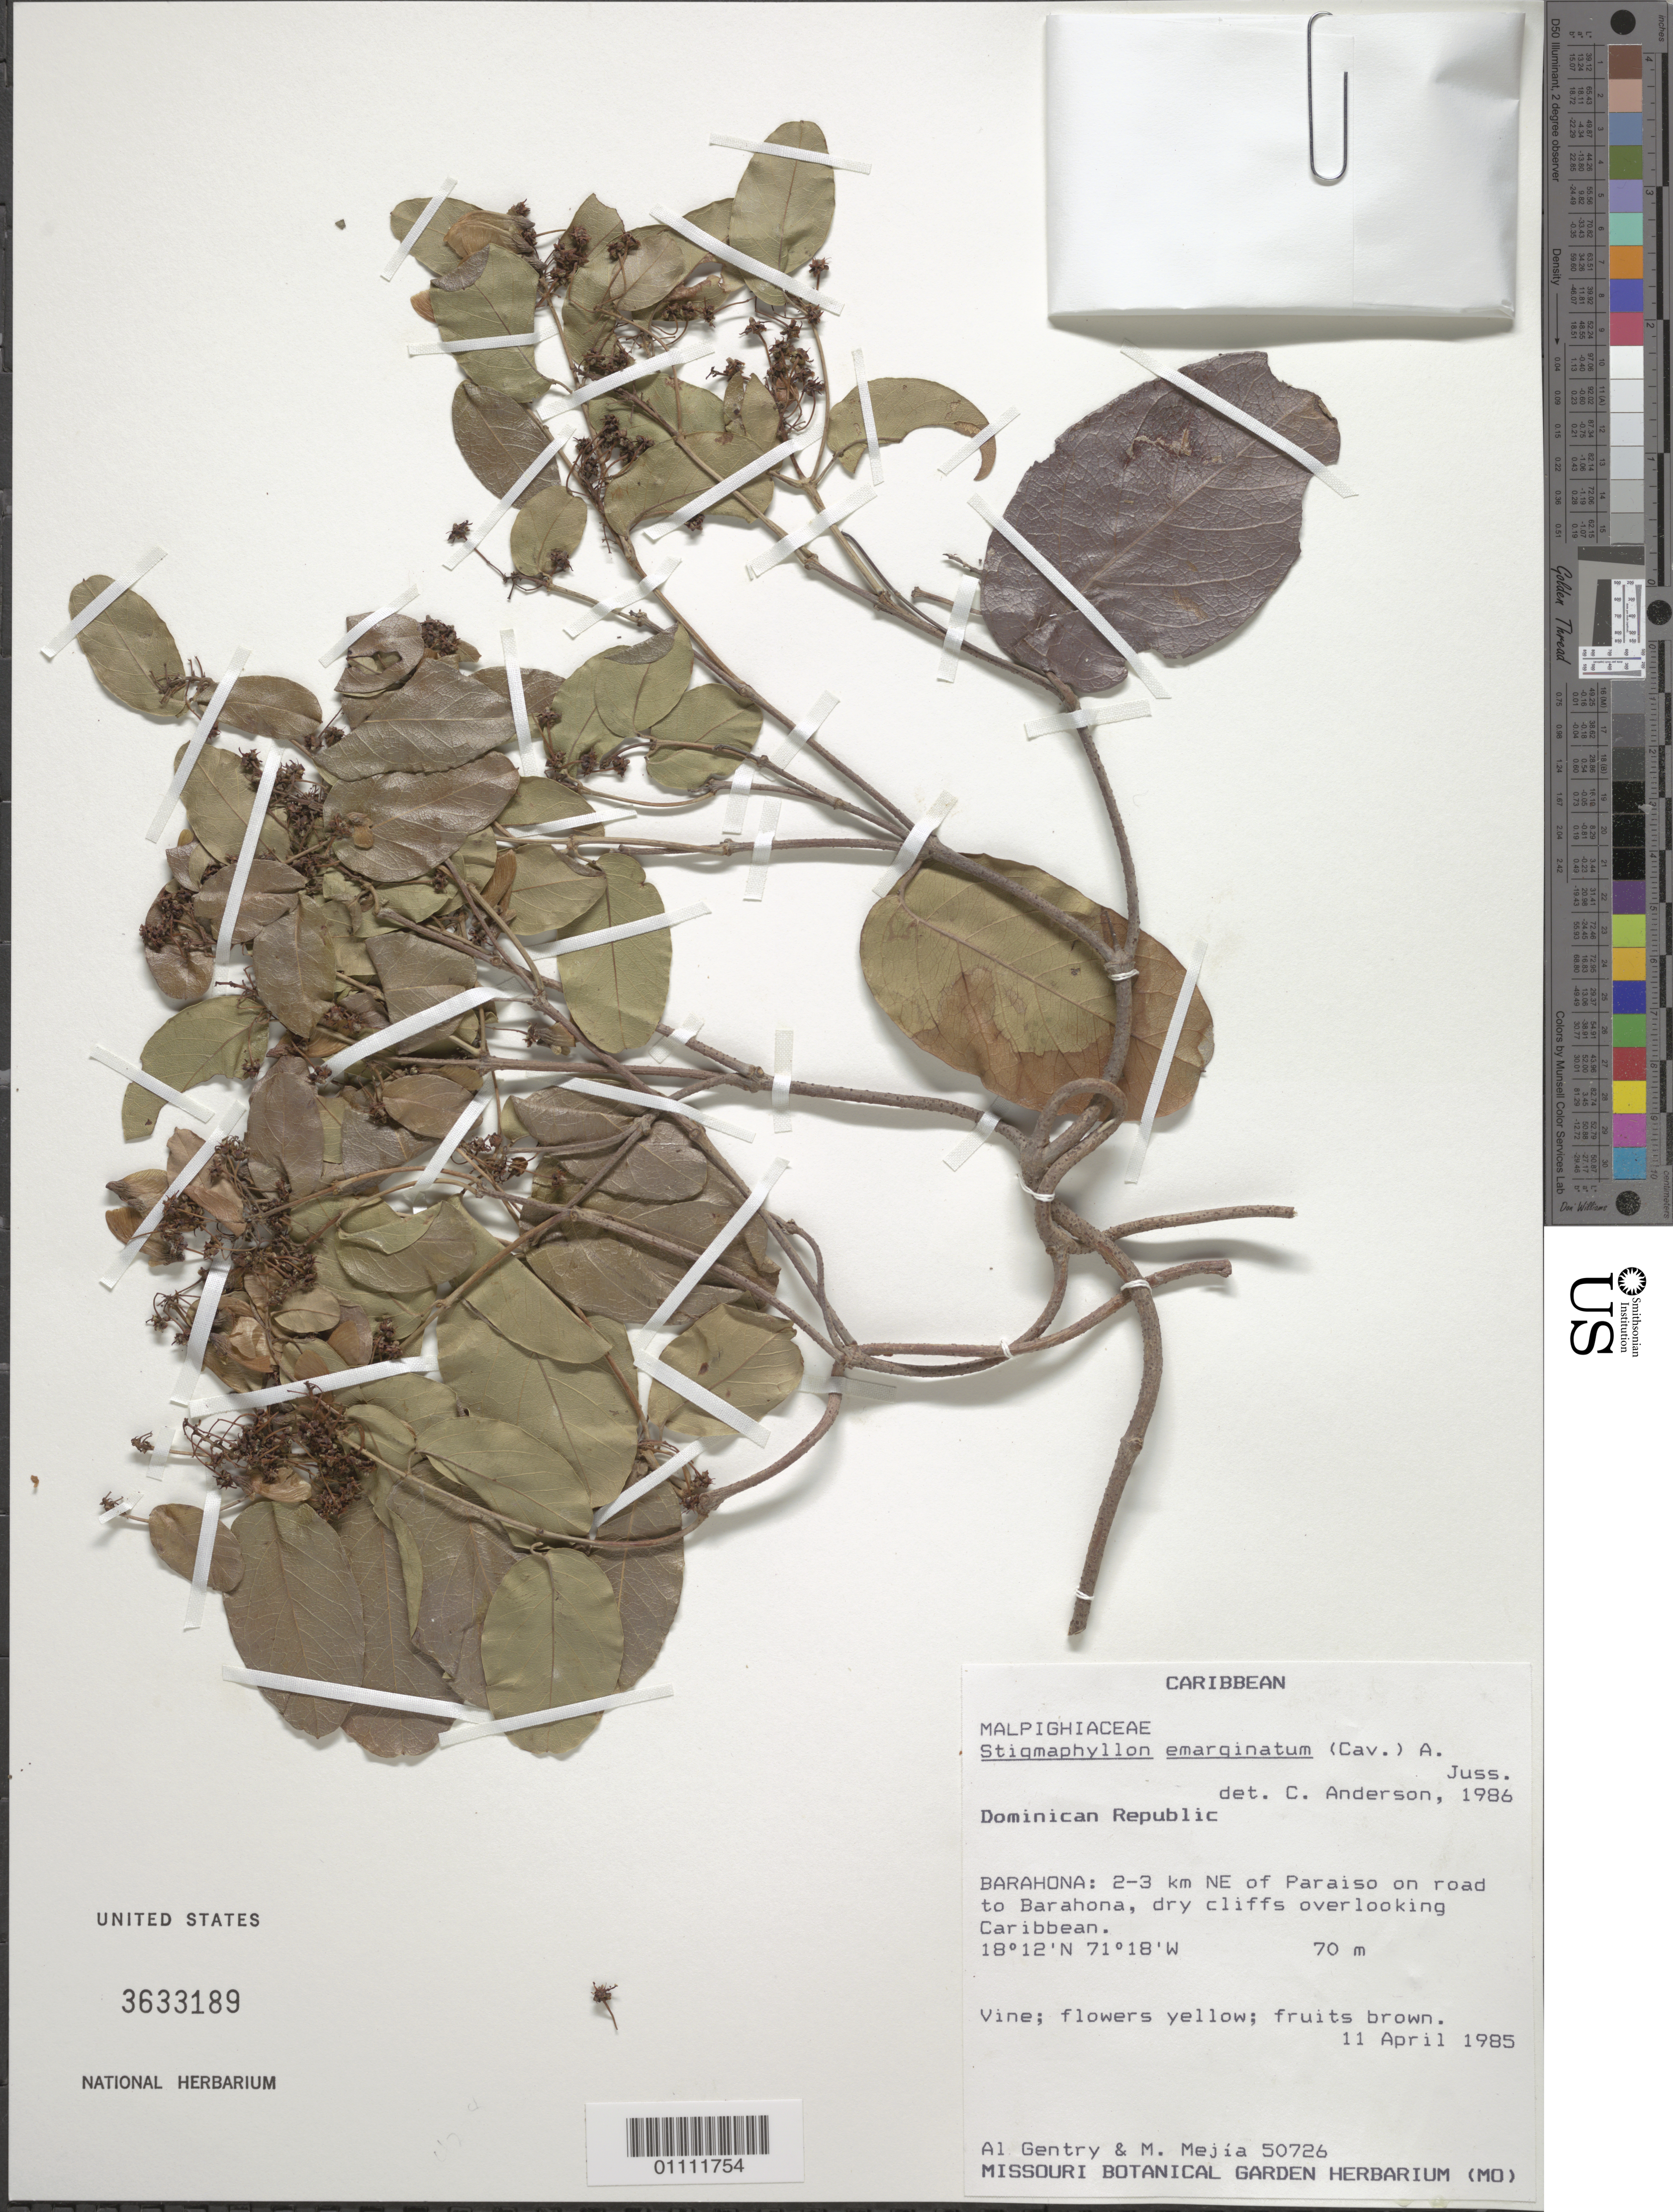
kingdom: Plantae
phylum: Tracheophyta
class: Magnoliopsida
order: Malpighiales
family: Malpighiaceae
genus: Stigmaphyllon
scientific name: Stigmaphyllon emarginatum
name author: (Cav.) A. Juss.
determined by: Anderson, C.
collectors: A. H. Gentry & M. Mejia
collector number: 50726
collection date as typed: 11 Apr 1985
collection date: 1985-04-11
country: Dominican Republic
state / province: Barahona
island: Hispaniola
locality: Paraiso, 2-3 km NE, on road to Barahona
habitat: Dry cliffs overlooking Caribbean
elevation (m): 70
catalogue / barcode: US 3633189